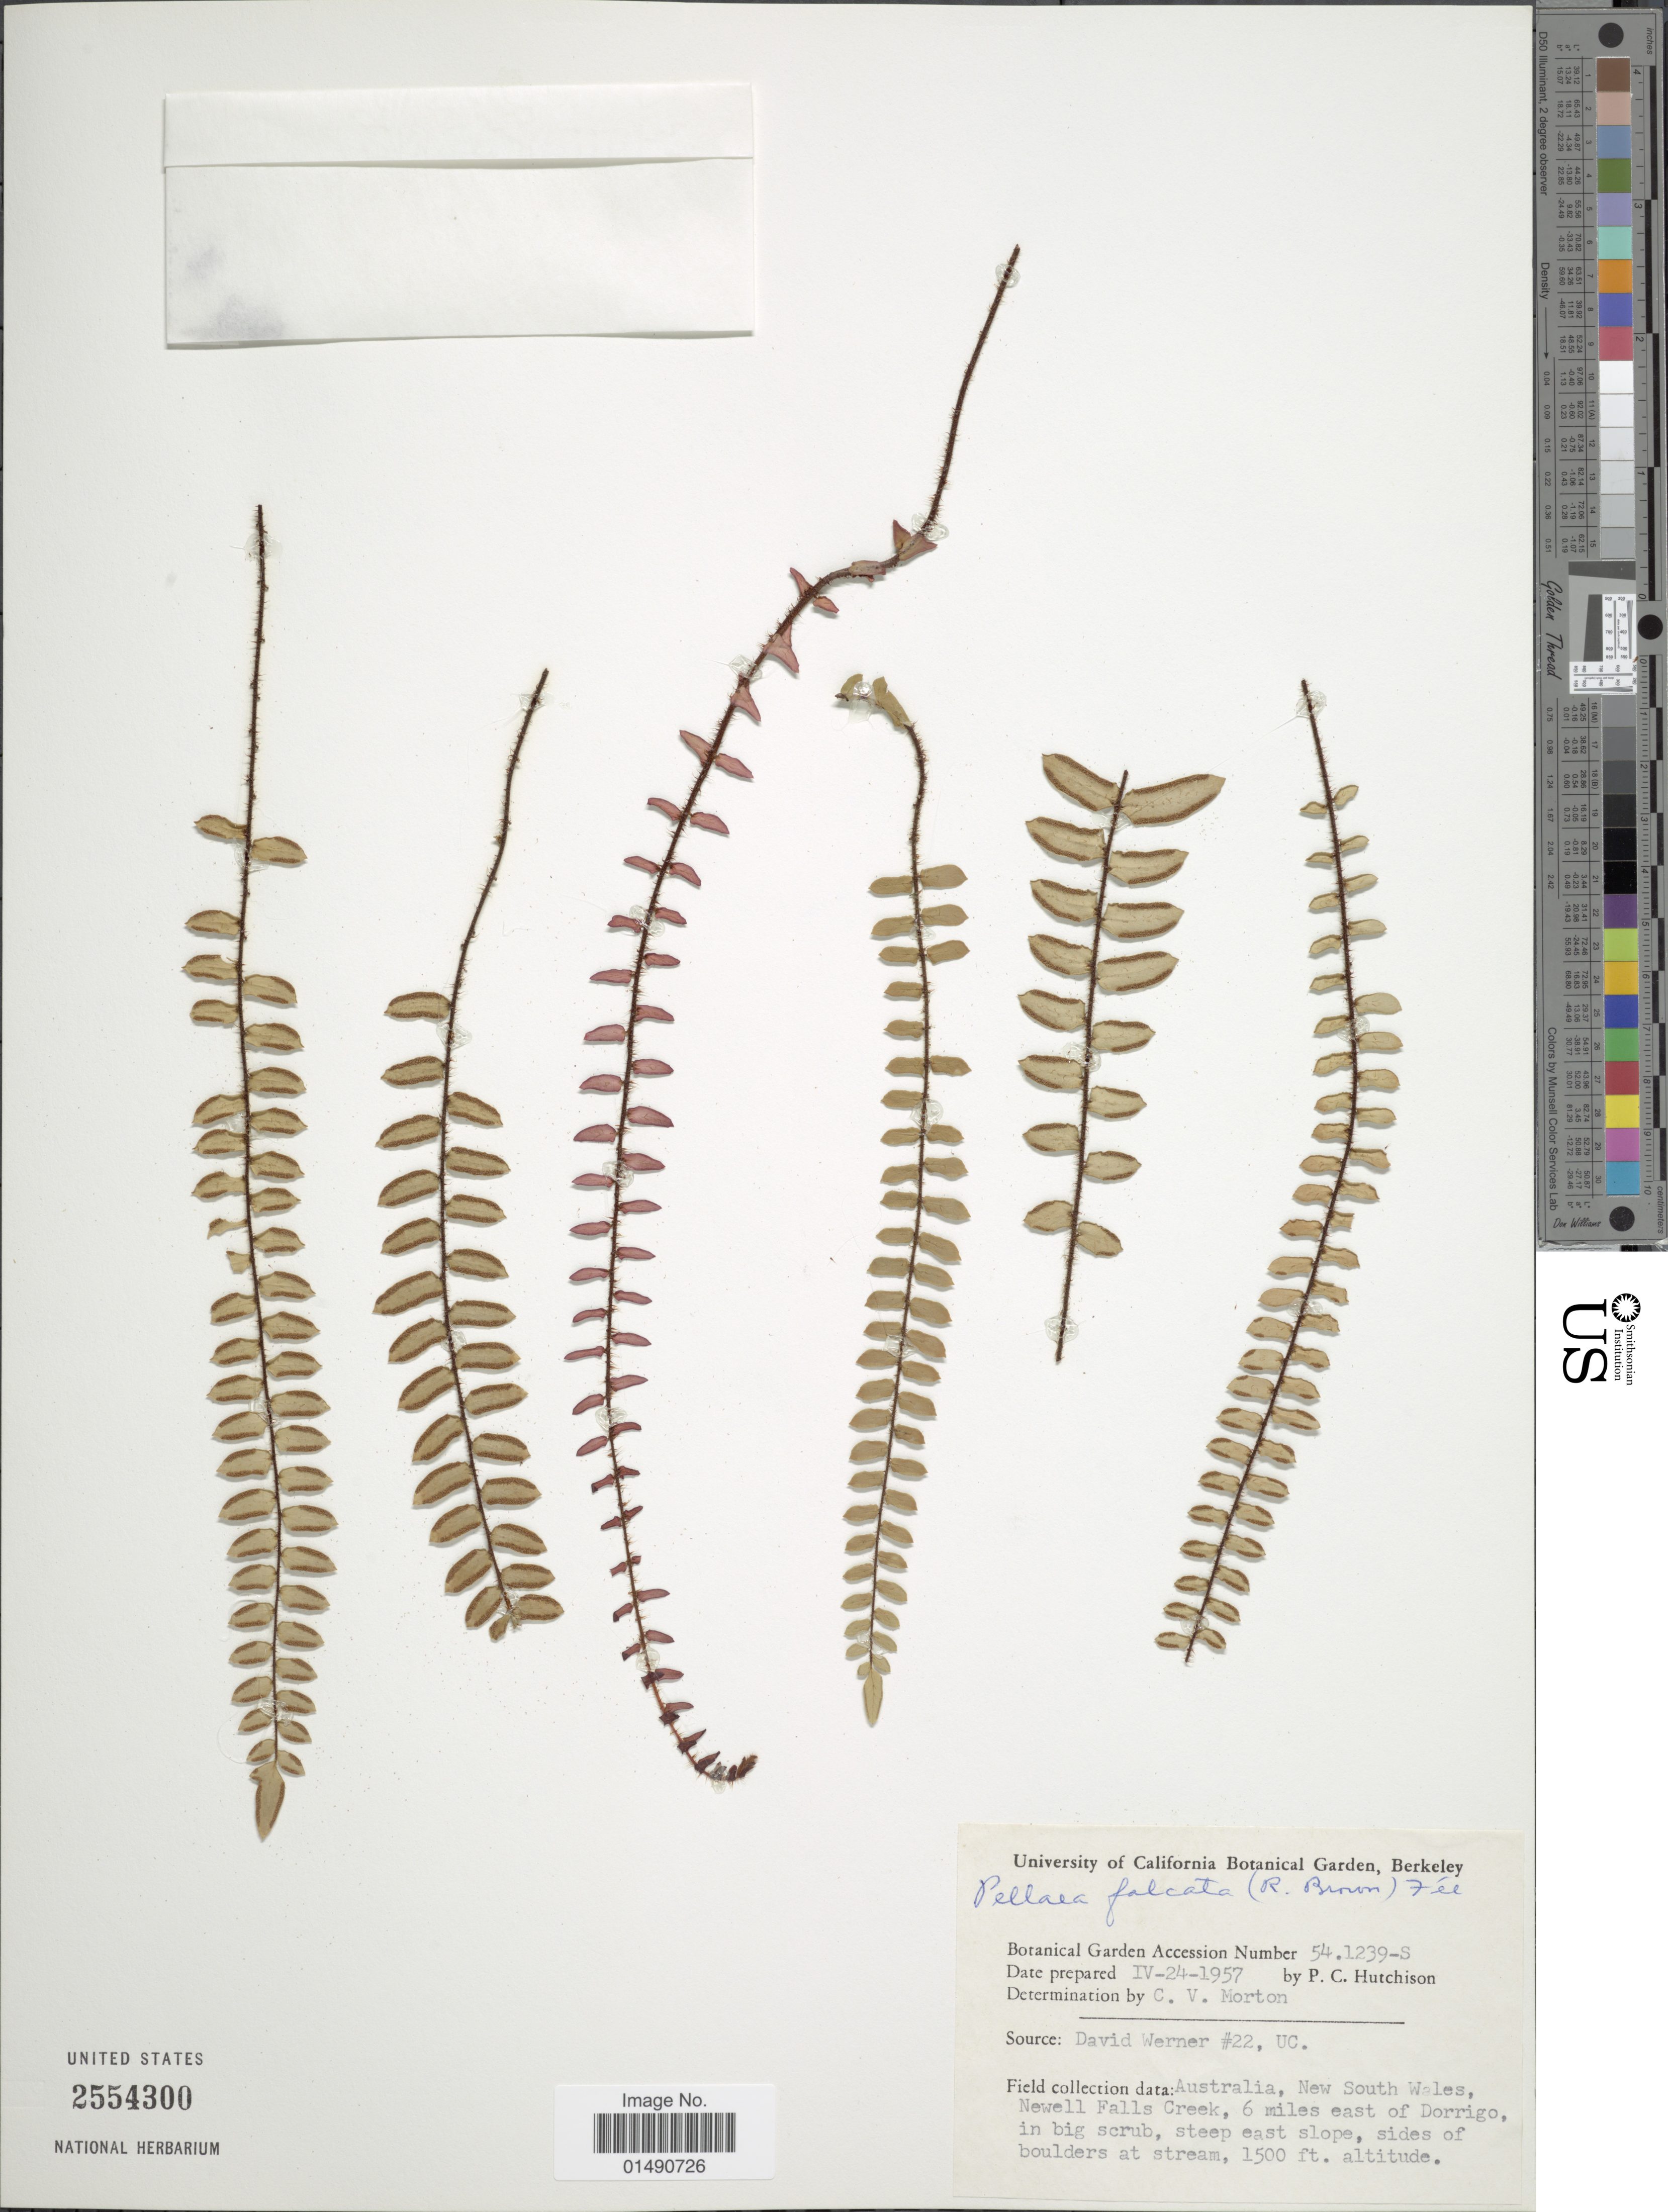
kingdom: Plantae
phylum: Tracheophyta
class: Polypodiopsida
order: Polypodiales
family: Pteridaceae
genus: Pellaea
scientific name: Pellaea falcata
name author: Fée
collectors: P. C. Hutchison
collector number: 22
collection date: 1957-04-24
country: Australia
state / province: New South Wales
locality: Newell Falls Creek, 6 miles east of Dorrigo in big shrubs, steep east slope, sides of boulders at stream, Source: David Werner #22, UC, Botanical Garden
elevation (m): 457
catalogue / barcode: US 2554300